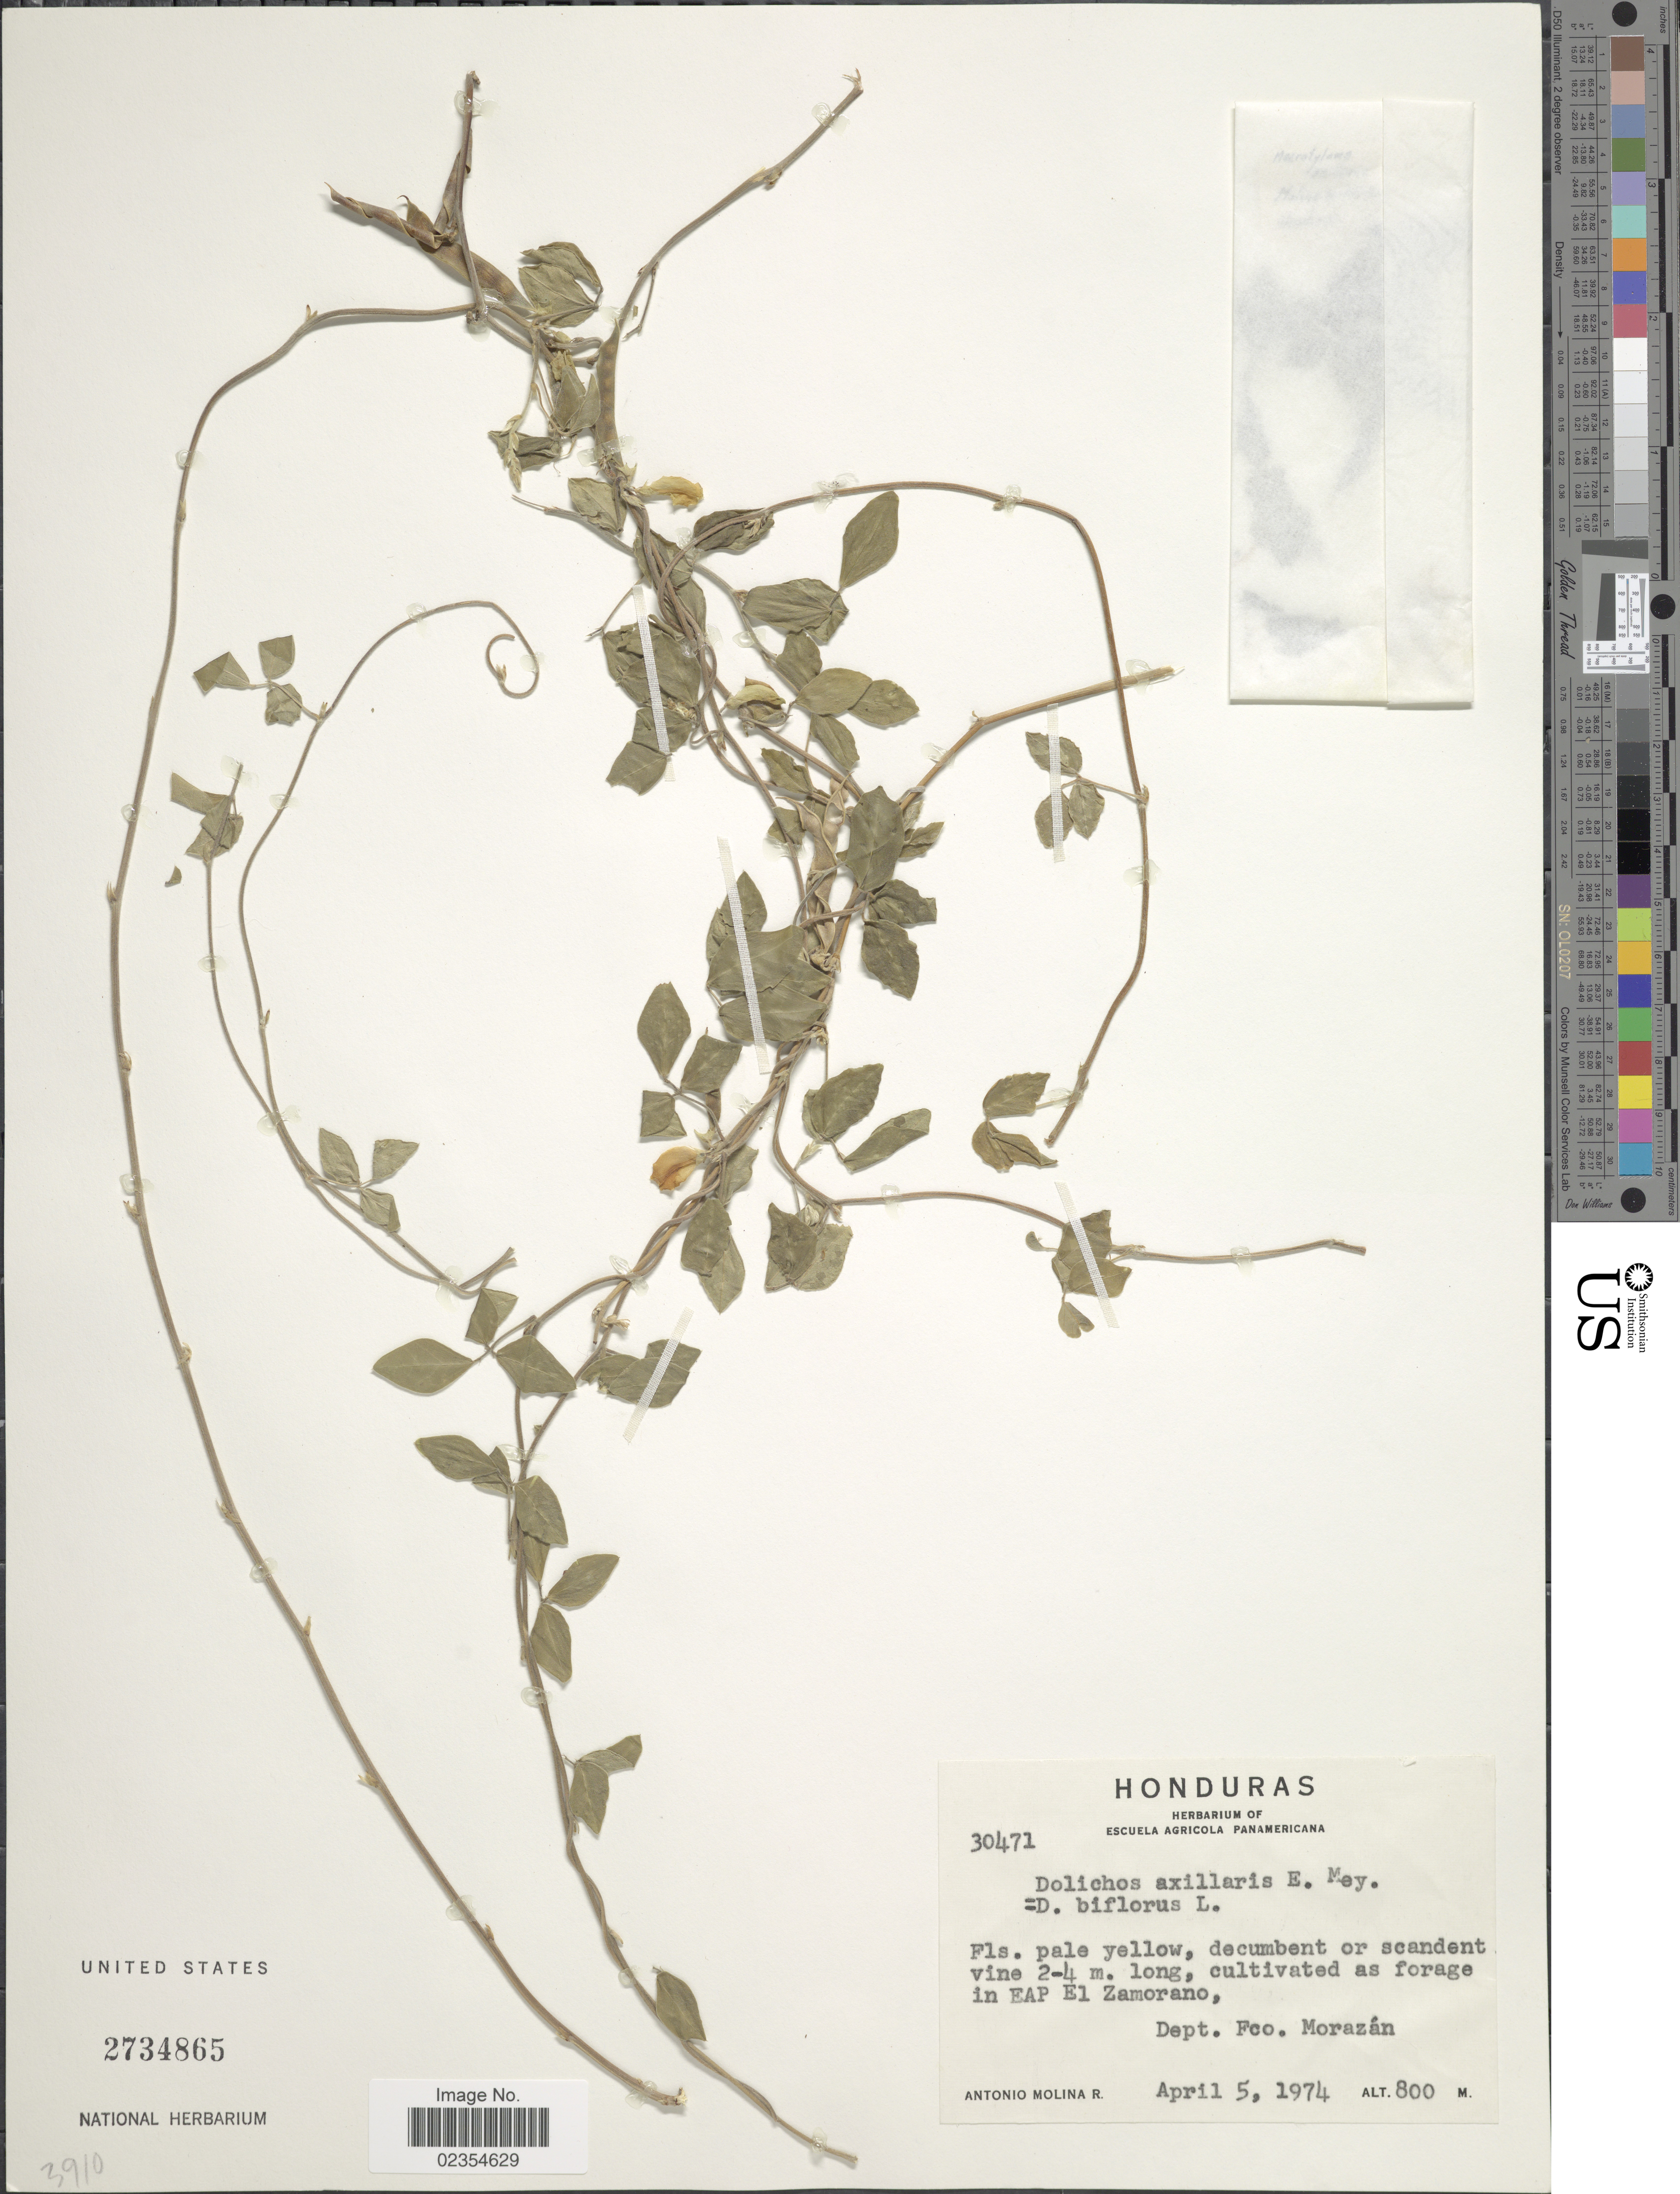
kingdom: Plantae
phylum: Tracheophyta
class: Magnoliopsida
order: Fabales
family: Fabaceae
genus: Lablab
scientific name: Lablab purpureus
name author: (L.) Sweet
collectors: A. Molina R.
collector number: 30471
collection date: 1974-04-05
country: Honduras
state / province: Fco. Morazán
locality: Cultivated as forage in EAP El Zamorano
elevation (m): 800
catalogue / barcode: US 2734865